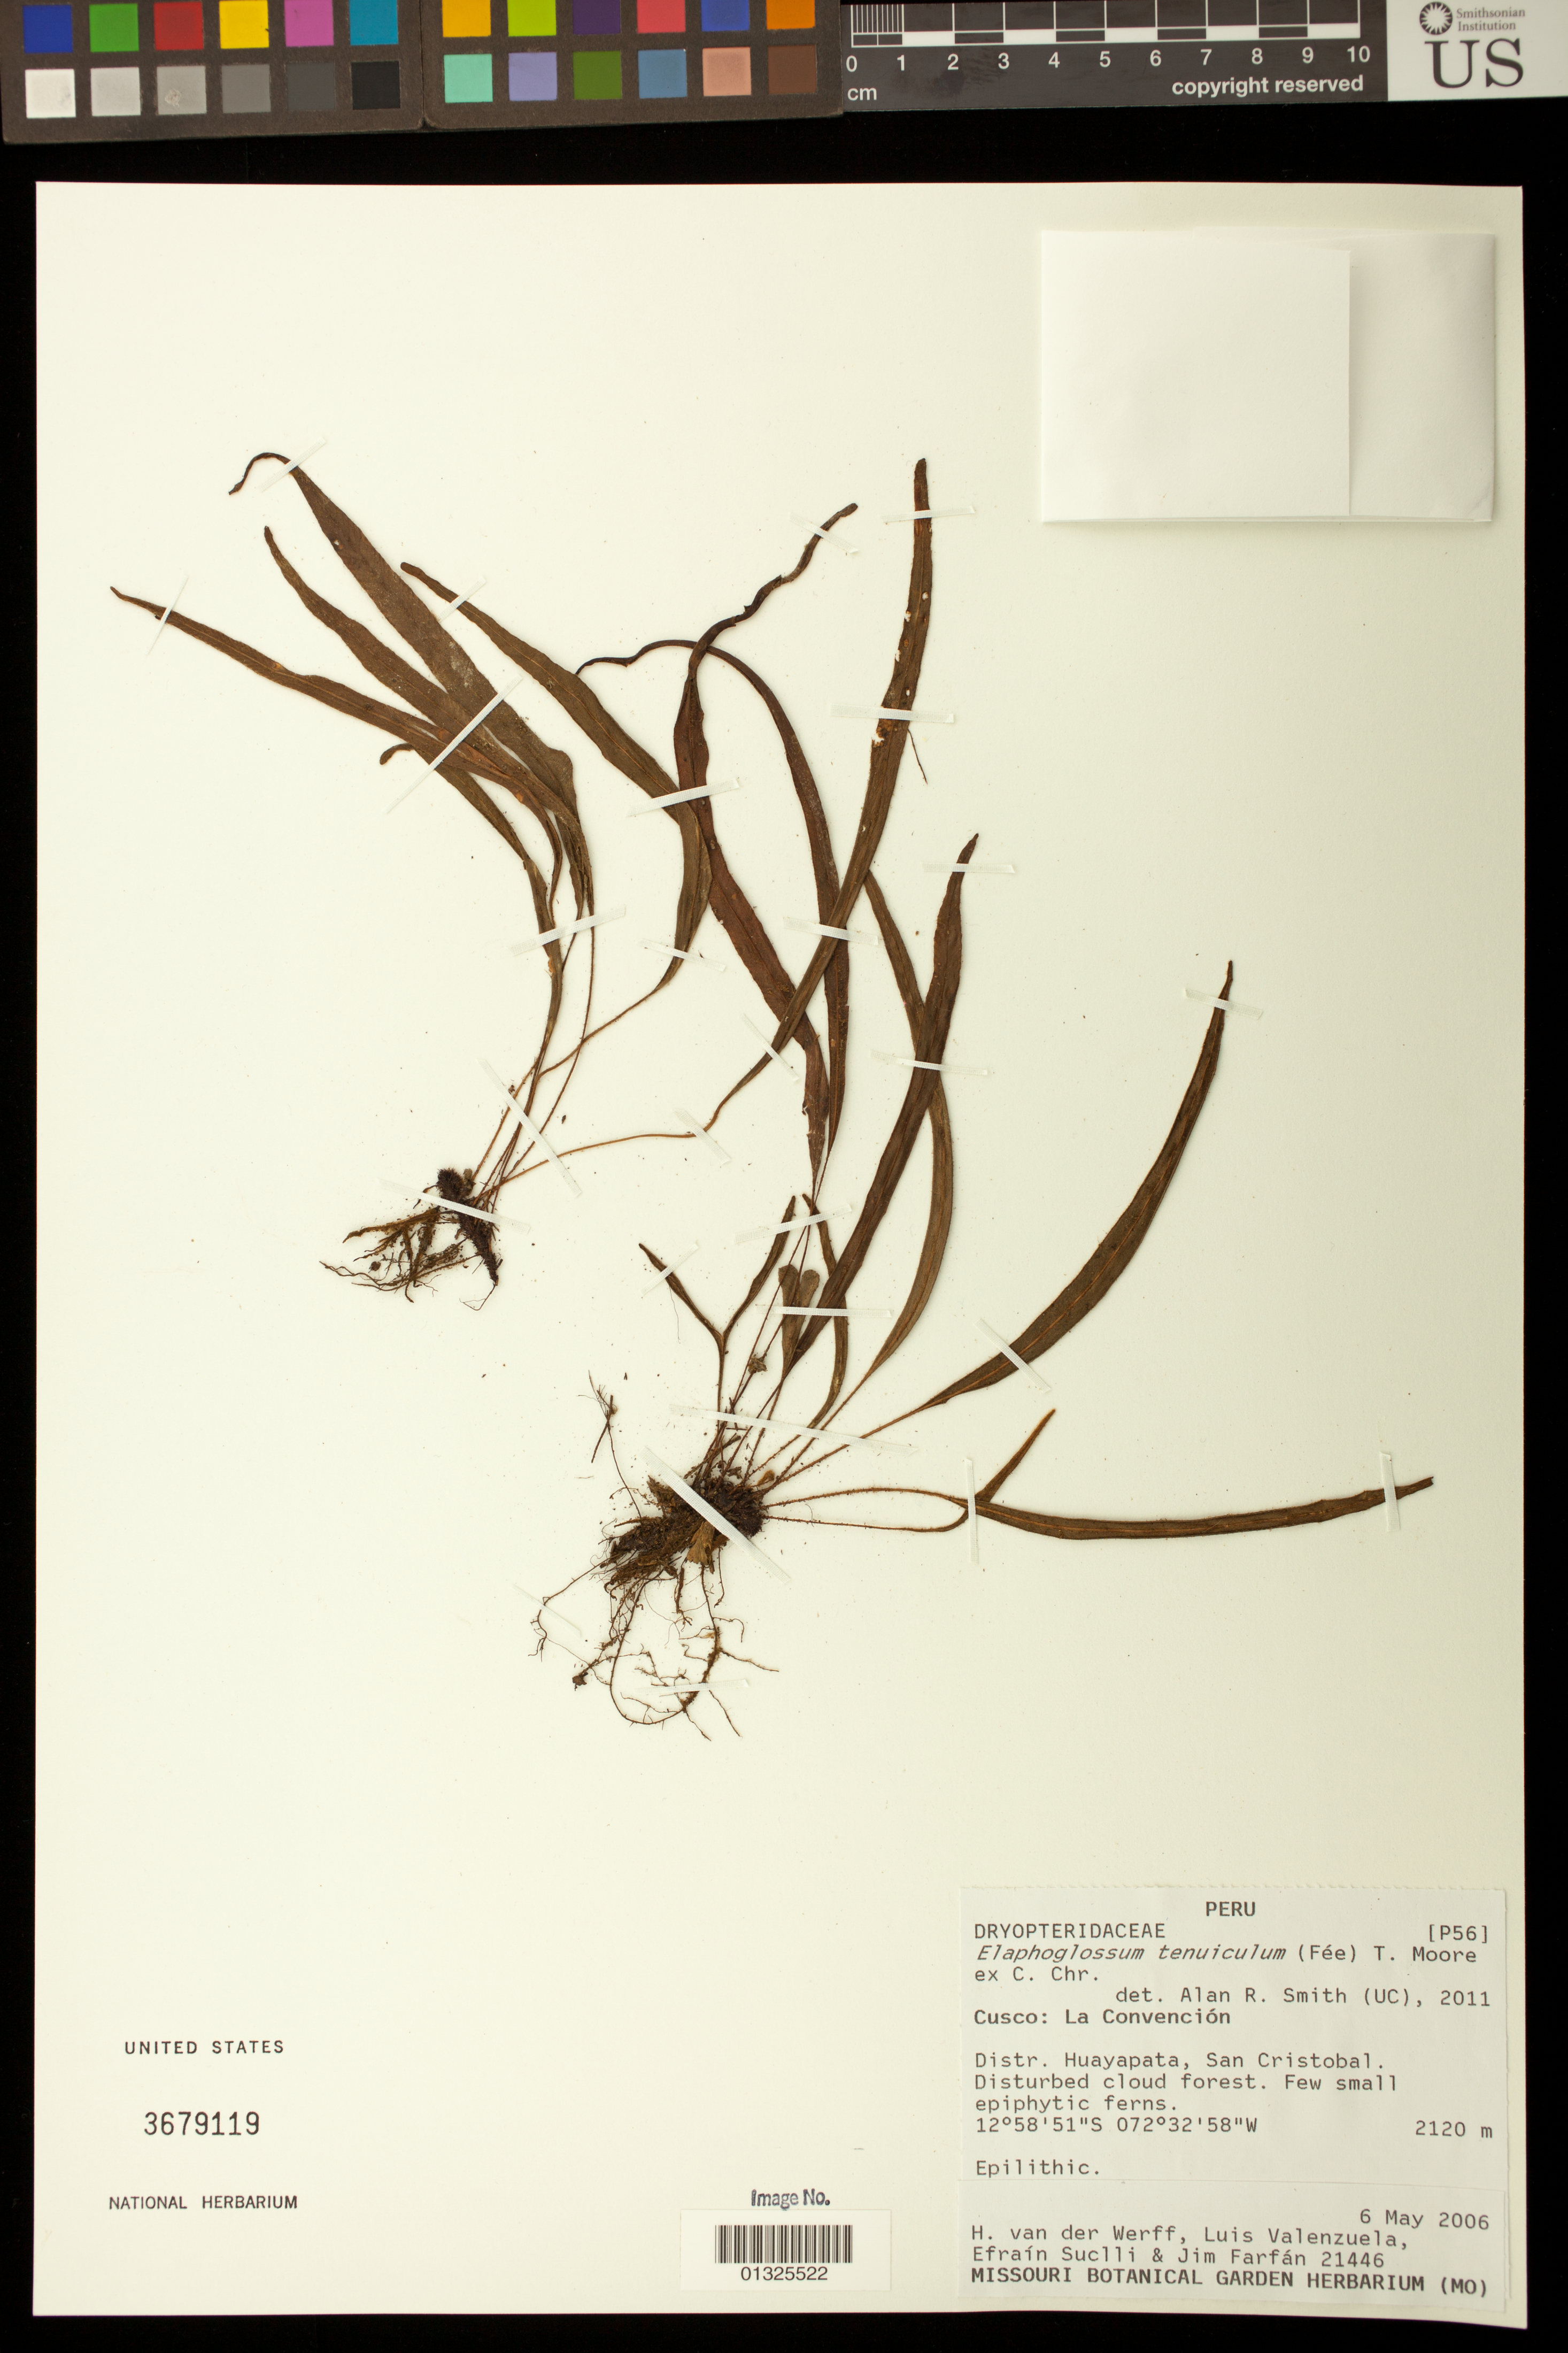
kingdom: Plantae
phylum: Tracheophyta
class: Polypodiopsida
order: Polypodiales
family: Dryopteridaceae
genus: Elaphoglossum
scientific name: Elaphoglossum tenuiculum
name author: (Fée) Baker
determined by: Smith, Alan R., (UC)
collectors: H. van der Werff, L. Valenzuela, E. Suclli & J. Farfán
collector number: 21446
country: Peru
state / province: Cusco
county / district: La Convención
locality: Huayapata District, San Cristobal.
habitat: Disturbed cloud forest.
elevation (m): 2120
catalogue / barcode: US 3679119